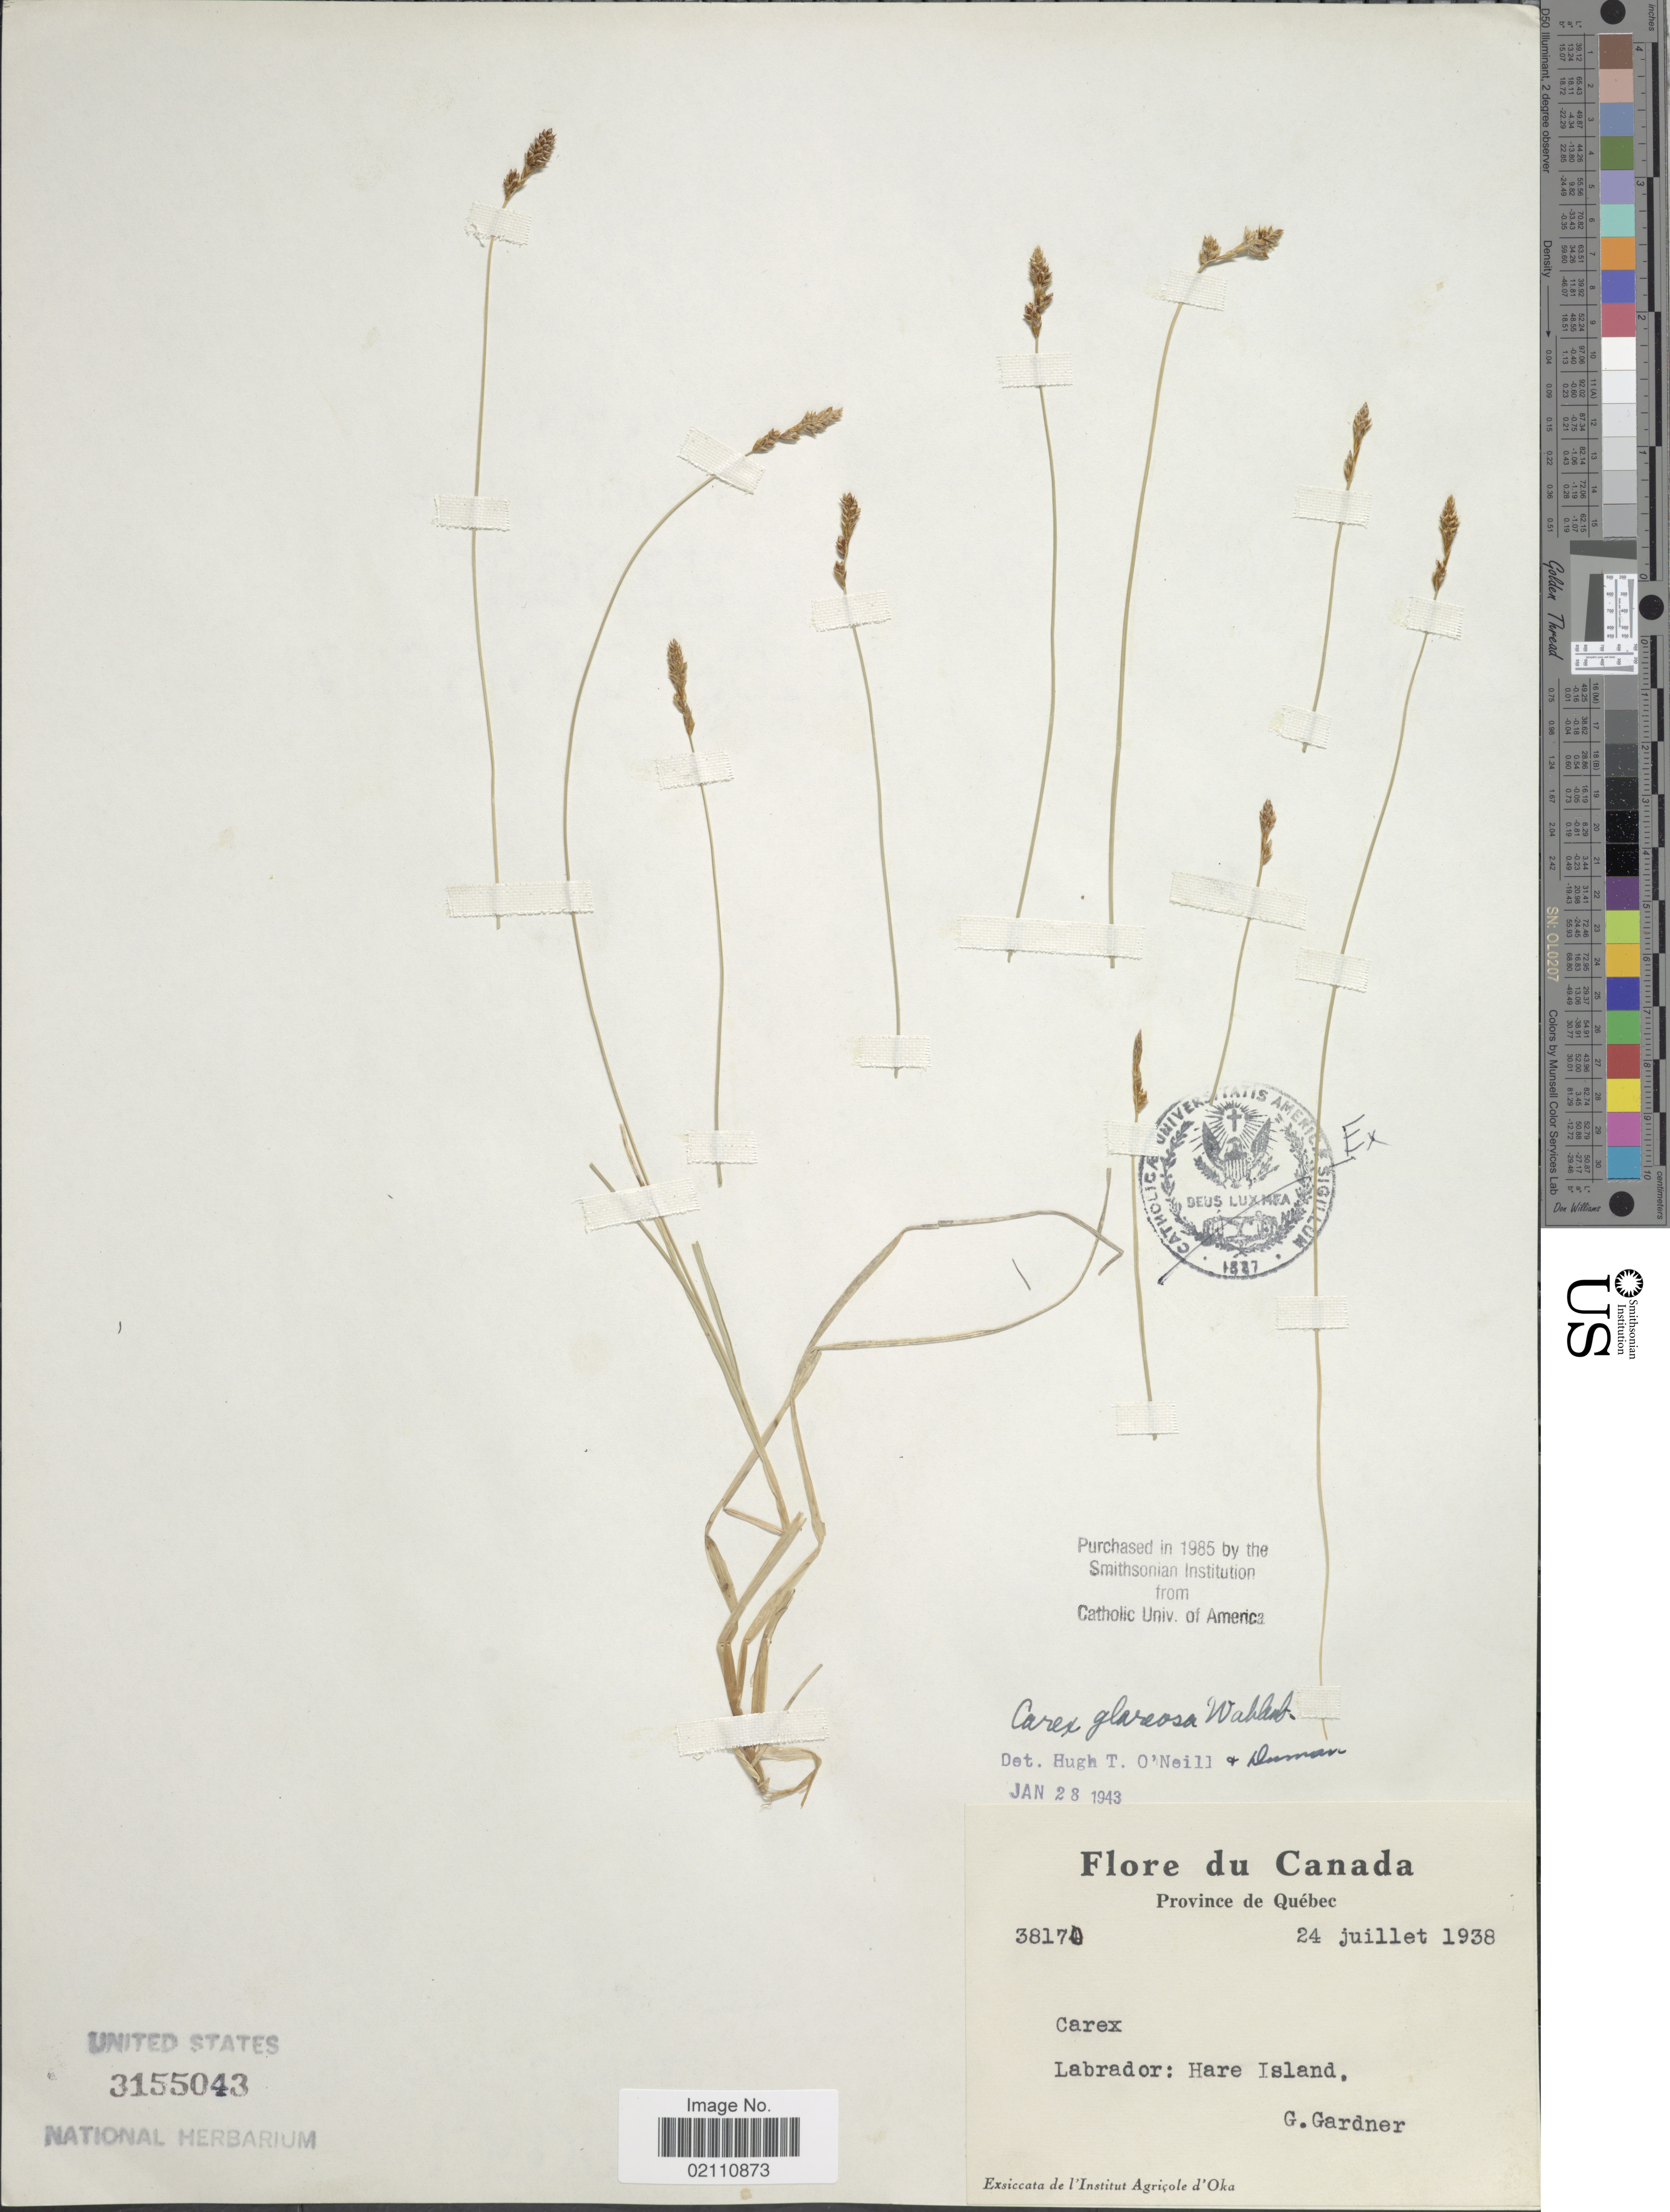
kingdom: Plantae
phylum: Tracheophyta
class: Liliopsida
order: Poales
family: Cyperaceae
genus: Carex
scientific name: Carex glareosa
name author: Schkuhr ex Wahlenb.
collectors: G. Gardner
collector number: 38170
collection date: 1938-07-24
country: Canada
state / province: Quebec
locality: Province de Quebec, Labrador: Hare Island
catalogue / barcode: US 3155043